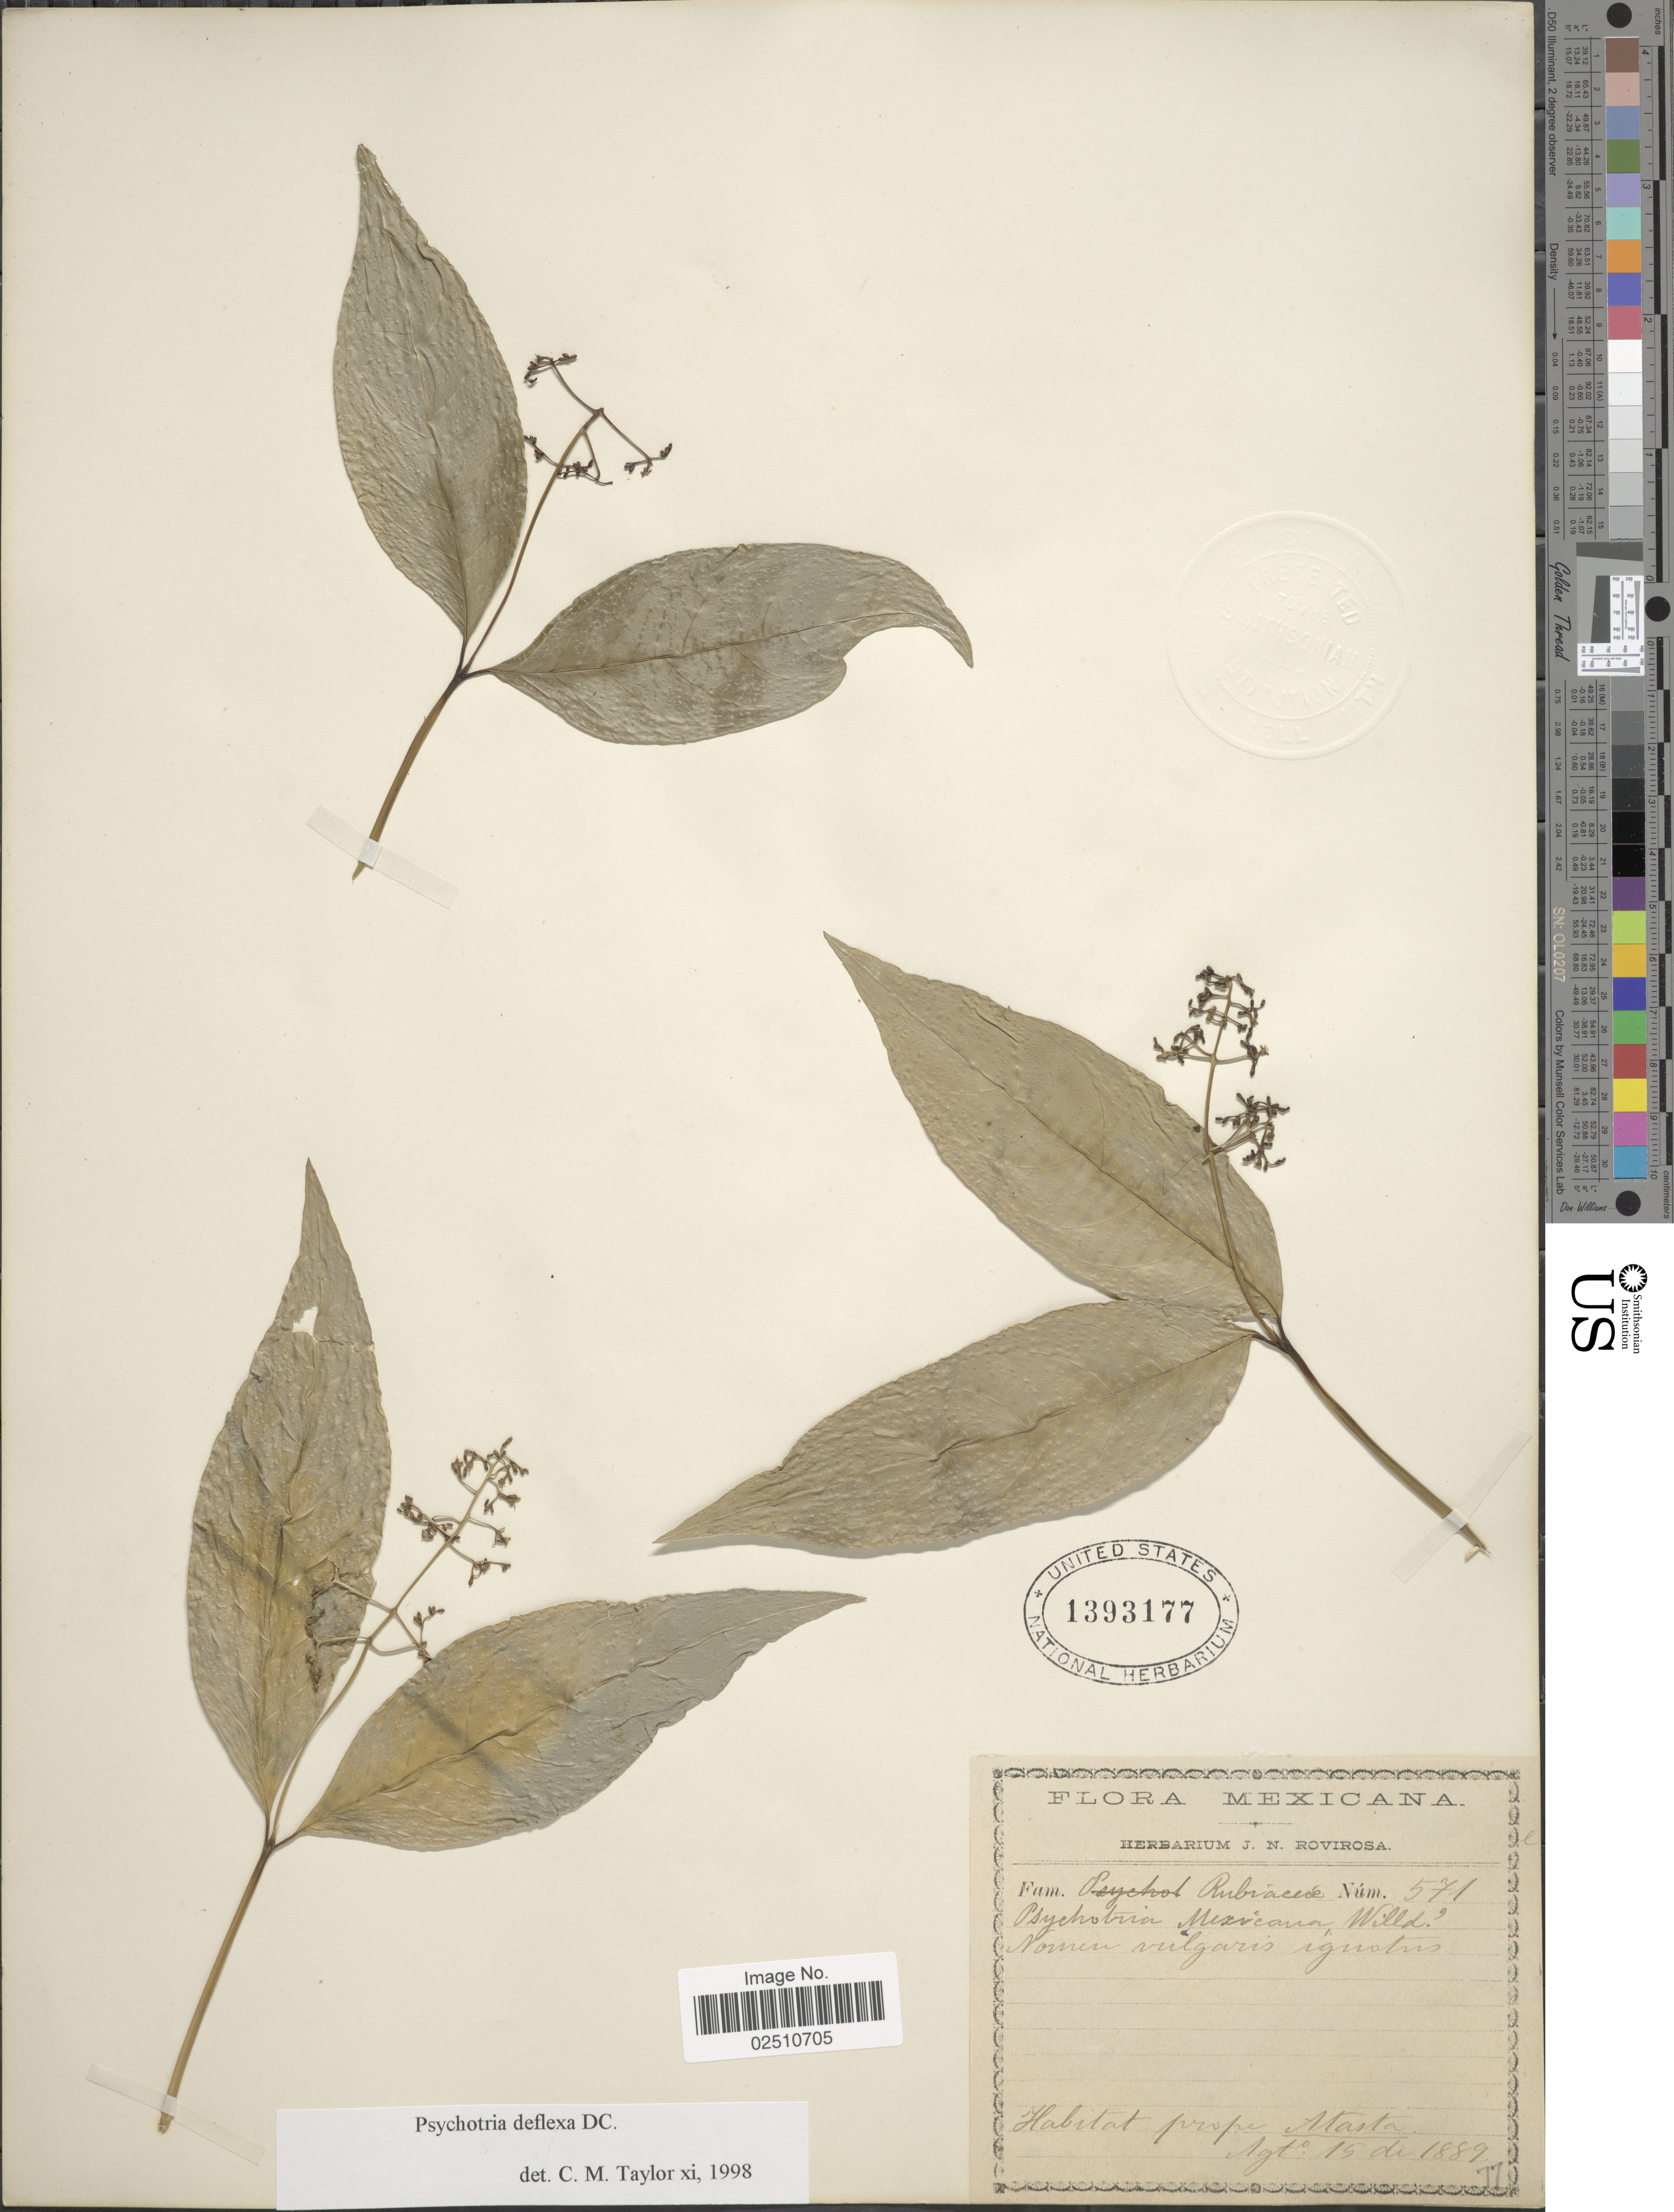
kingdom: Plantae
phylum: Tracheophyta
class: Magnoliopsida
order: Gentianales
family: Rubiaceae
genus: Psychotria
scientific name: Psychotria deflexa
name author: DC.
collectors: ex herb. J. N. Rovirosa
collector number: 571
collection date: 1889-08-15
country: Mexico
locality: Prope Atasta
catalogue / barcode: US 1393177